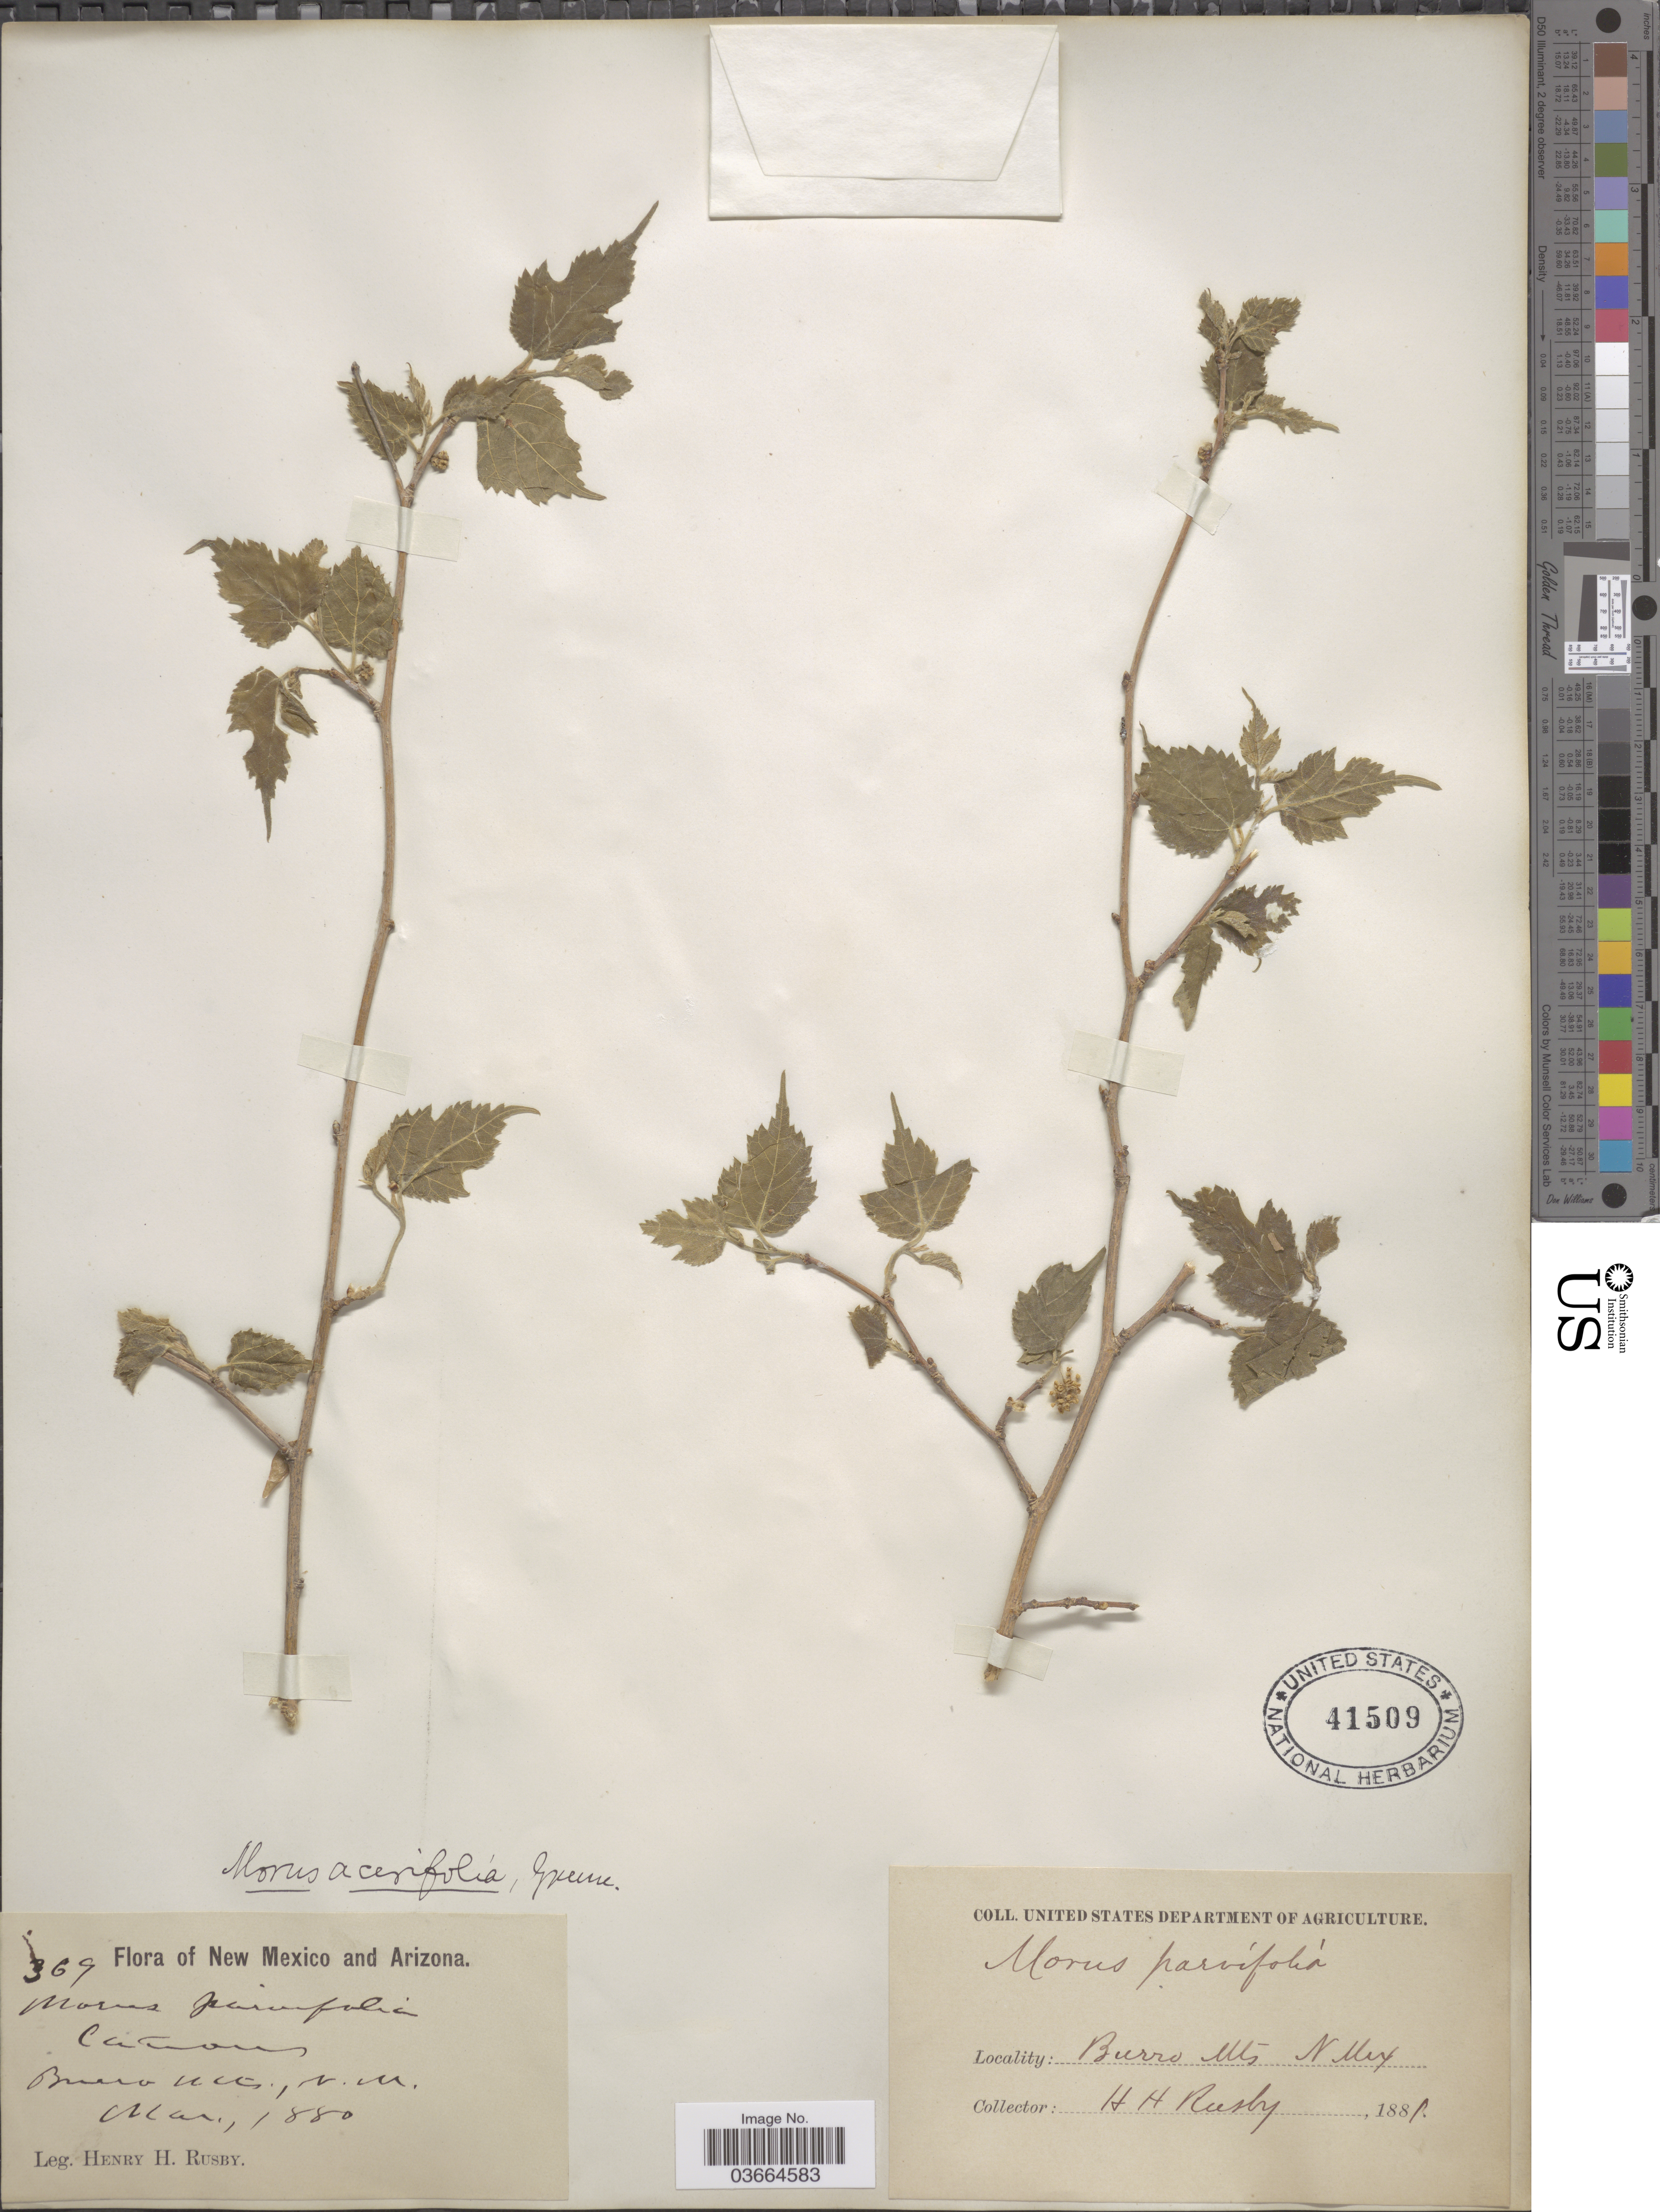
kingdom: Plantae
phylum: Tracheophyta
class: Magnoliopsida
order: Rosales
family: Moraceae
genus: Morus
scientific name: Morus microphylla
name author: Buckley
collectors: H. H. Rusby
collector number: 369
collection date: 1880-03/1881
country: United States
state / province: New Mexico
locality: Burro Mts.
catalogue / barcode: US 41509